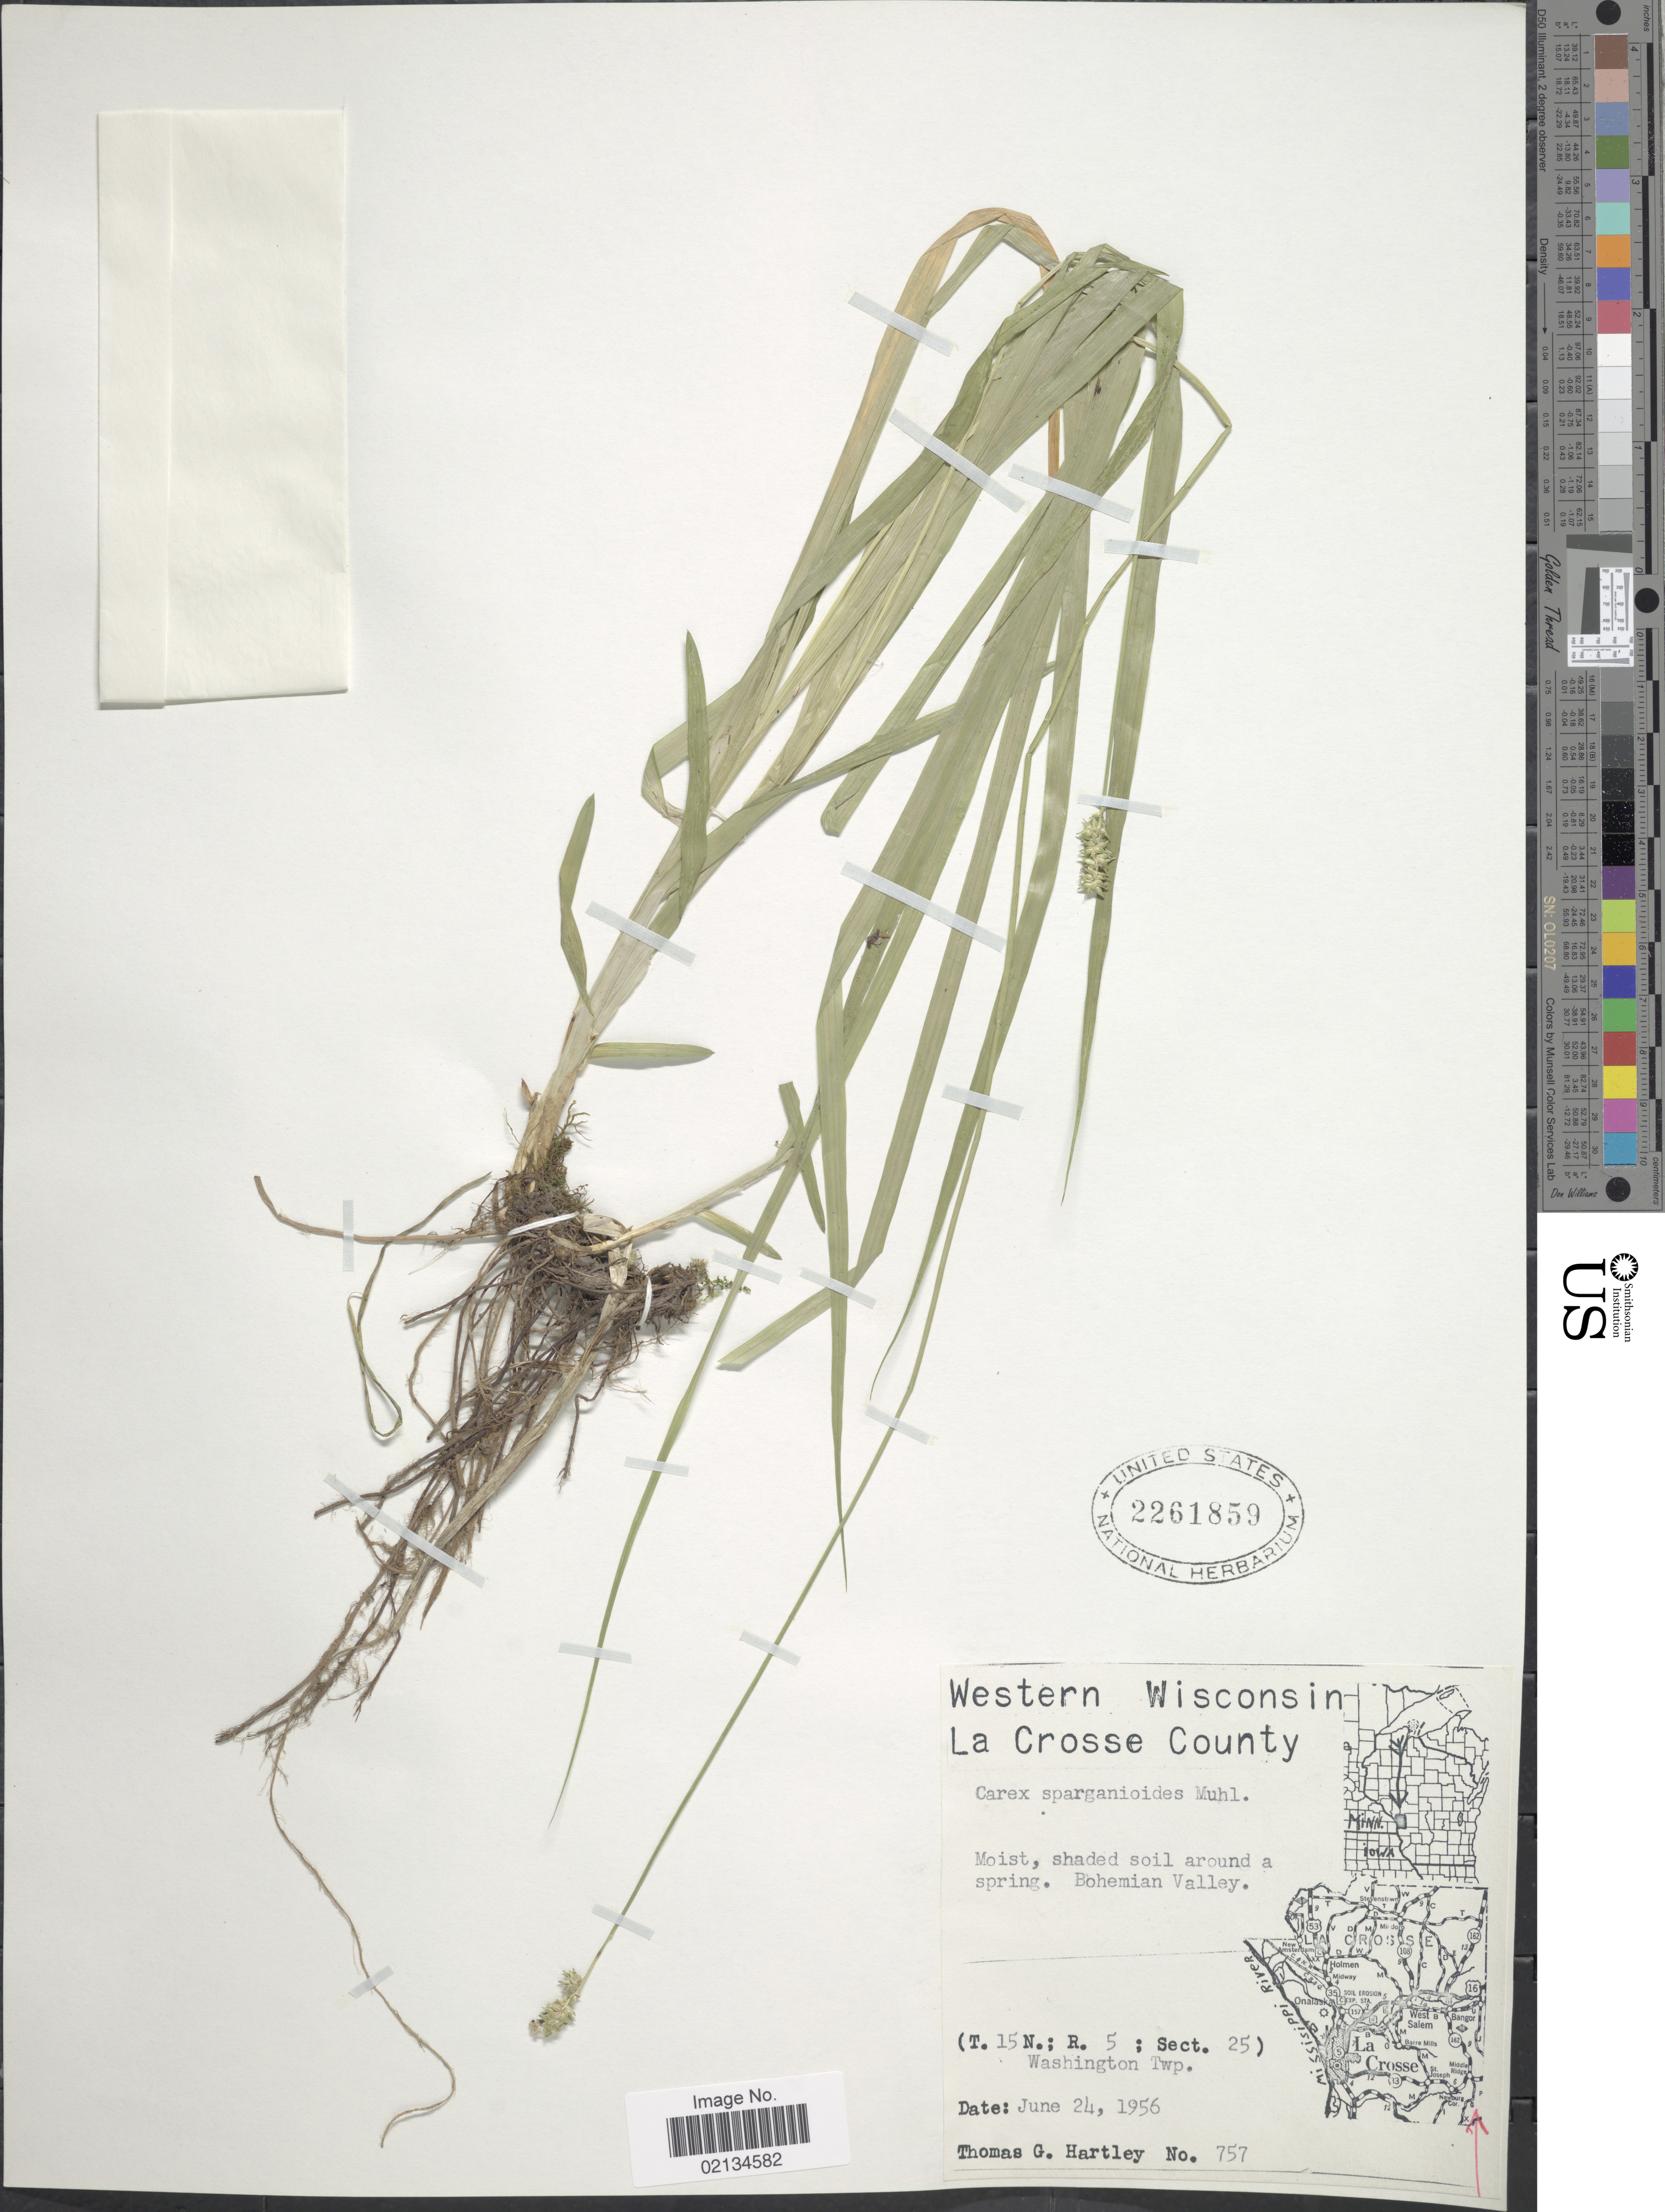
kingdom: Plantae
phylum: Tracheophyta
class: Liliopsida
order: Poales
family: Cyperaceae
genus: Carex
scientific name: Carex sparganioides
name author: Muhl. ex Willd.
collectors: T. G. Hartley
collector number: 757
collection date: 1956-06-24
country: United States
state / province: Wisconsin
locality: La Crosse County, Western Wisconsin, around spring, Bohemian Valley, (T.15N.; R.5; Sect. 25), Washington Twp.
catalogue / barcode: US 2261859